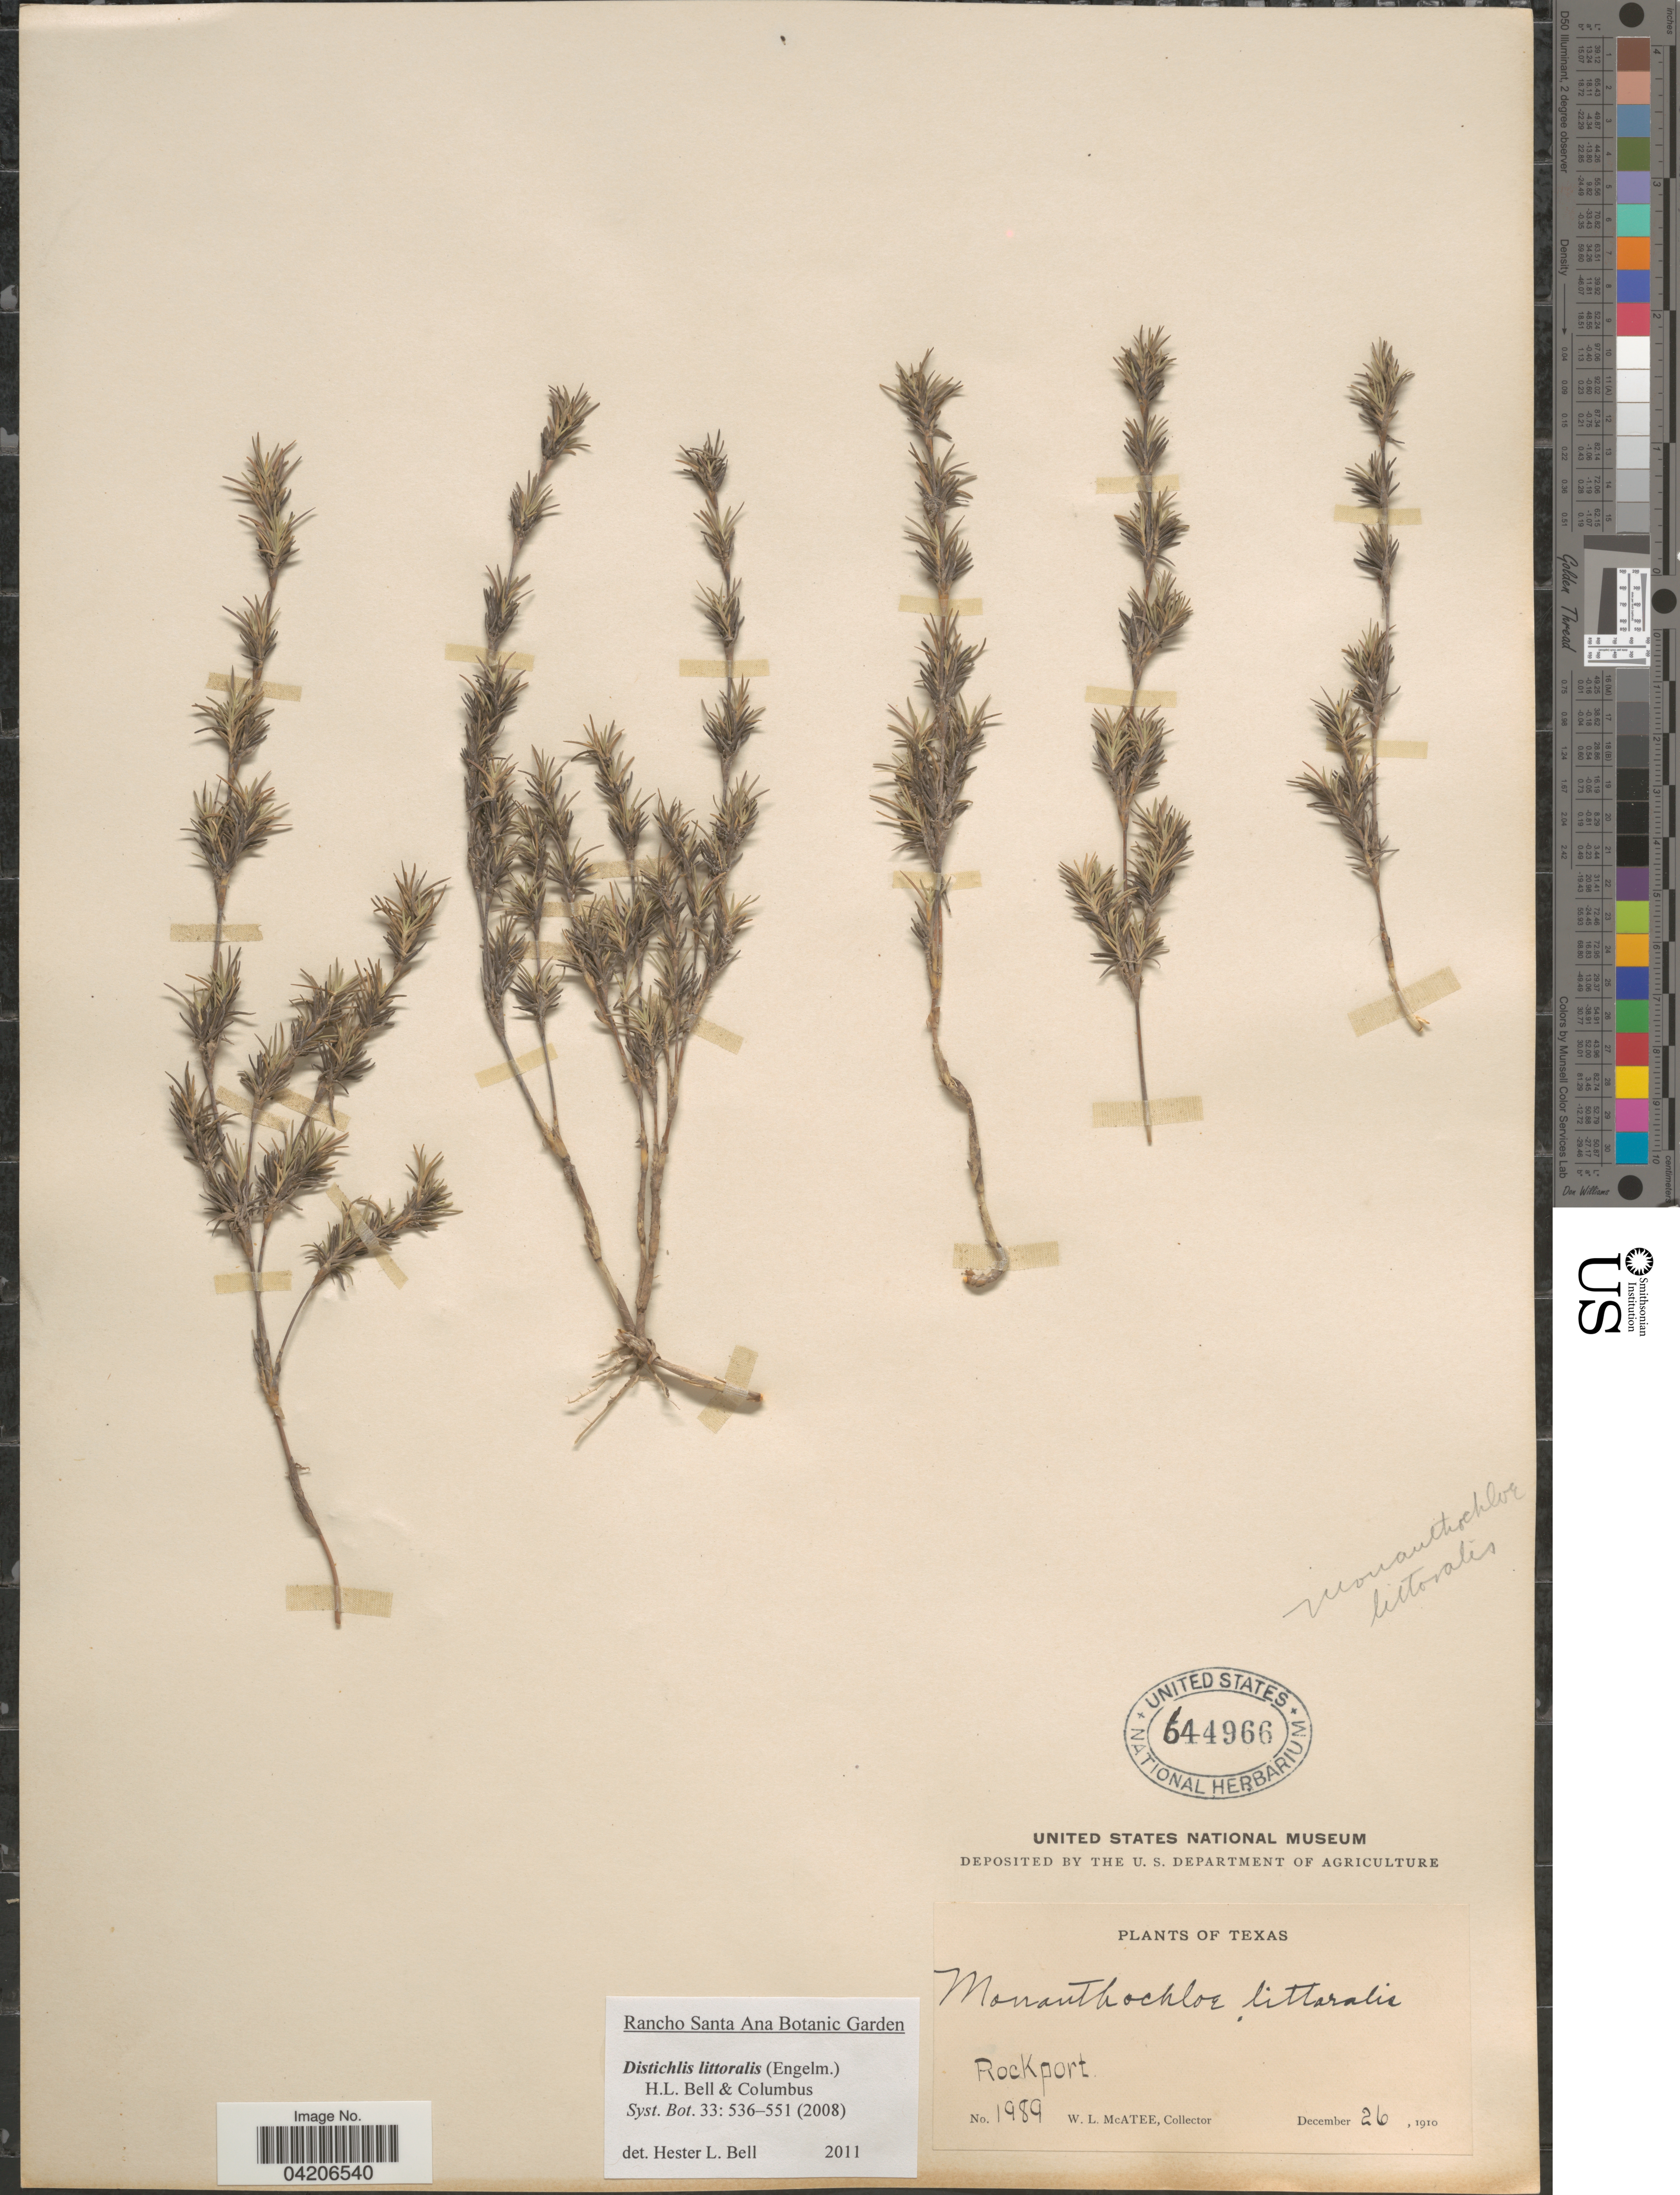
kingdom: Plantae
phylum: Tracheophyta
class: Liliopsida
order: Poales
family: Poaceae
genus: Distichlis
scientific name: Distichlis littoralis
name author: (Engelm.) H.L. Bell & Columbus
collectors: W. McAtee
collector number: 1989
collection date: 1910-12-26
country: United States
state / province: Texas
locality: Rockport.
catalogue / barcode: US 644966